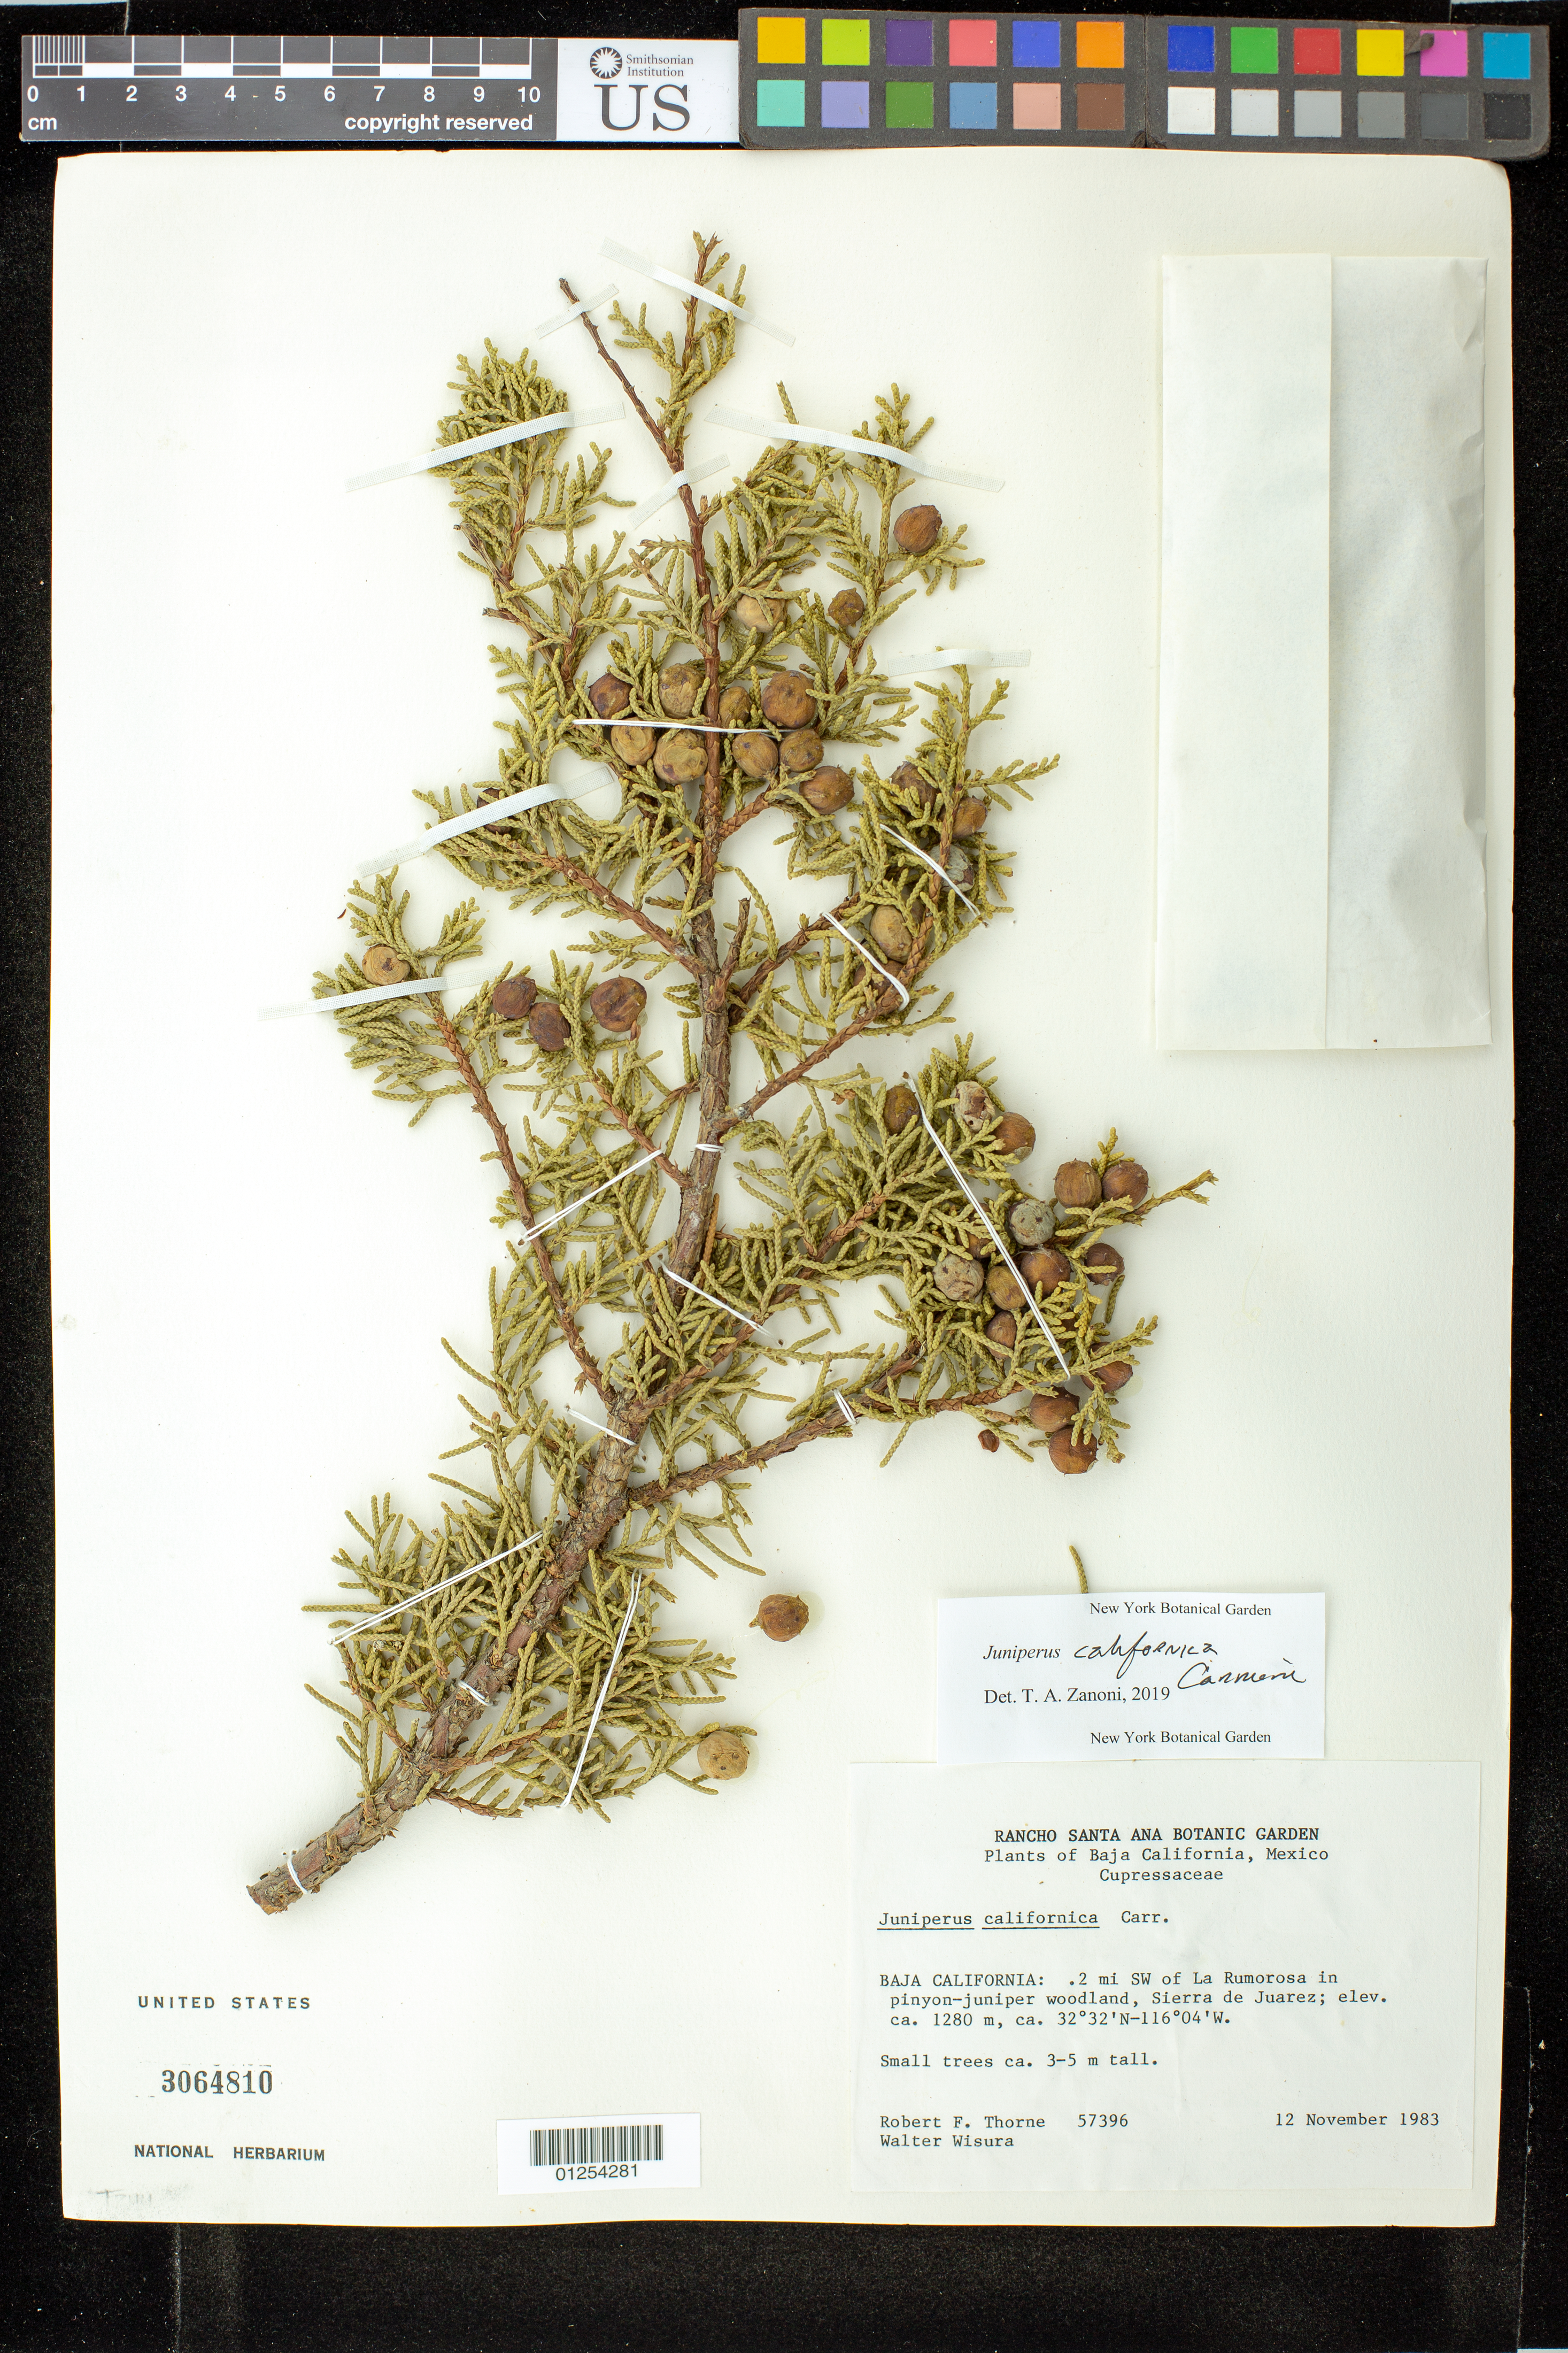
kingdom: Plantae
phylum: Tracheophyta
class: Pinopsida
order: Pinales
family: Cupressaceae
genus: Juniperus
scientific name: Juniperus californica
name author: Carrière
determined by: Zanoni, T. A., (NY), New York Botanical Garden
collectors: R. F. Thorne & W. Wisura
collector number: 57396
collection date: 1983-11-12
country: Mexico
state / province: Baja California Norte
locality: Pinyon-juniper woodland ca. 2 mi. S of La Rumorosa.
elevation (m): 1280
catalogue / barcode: US 3064810